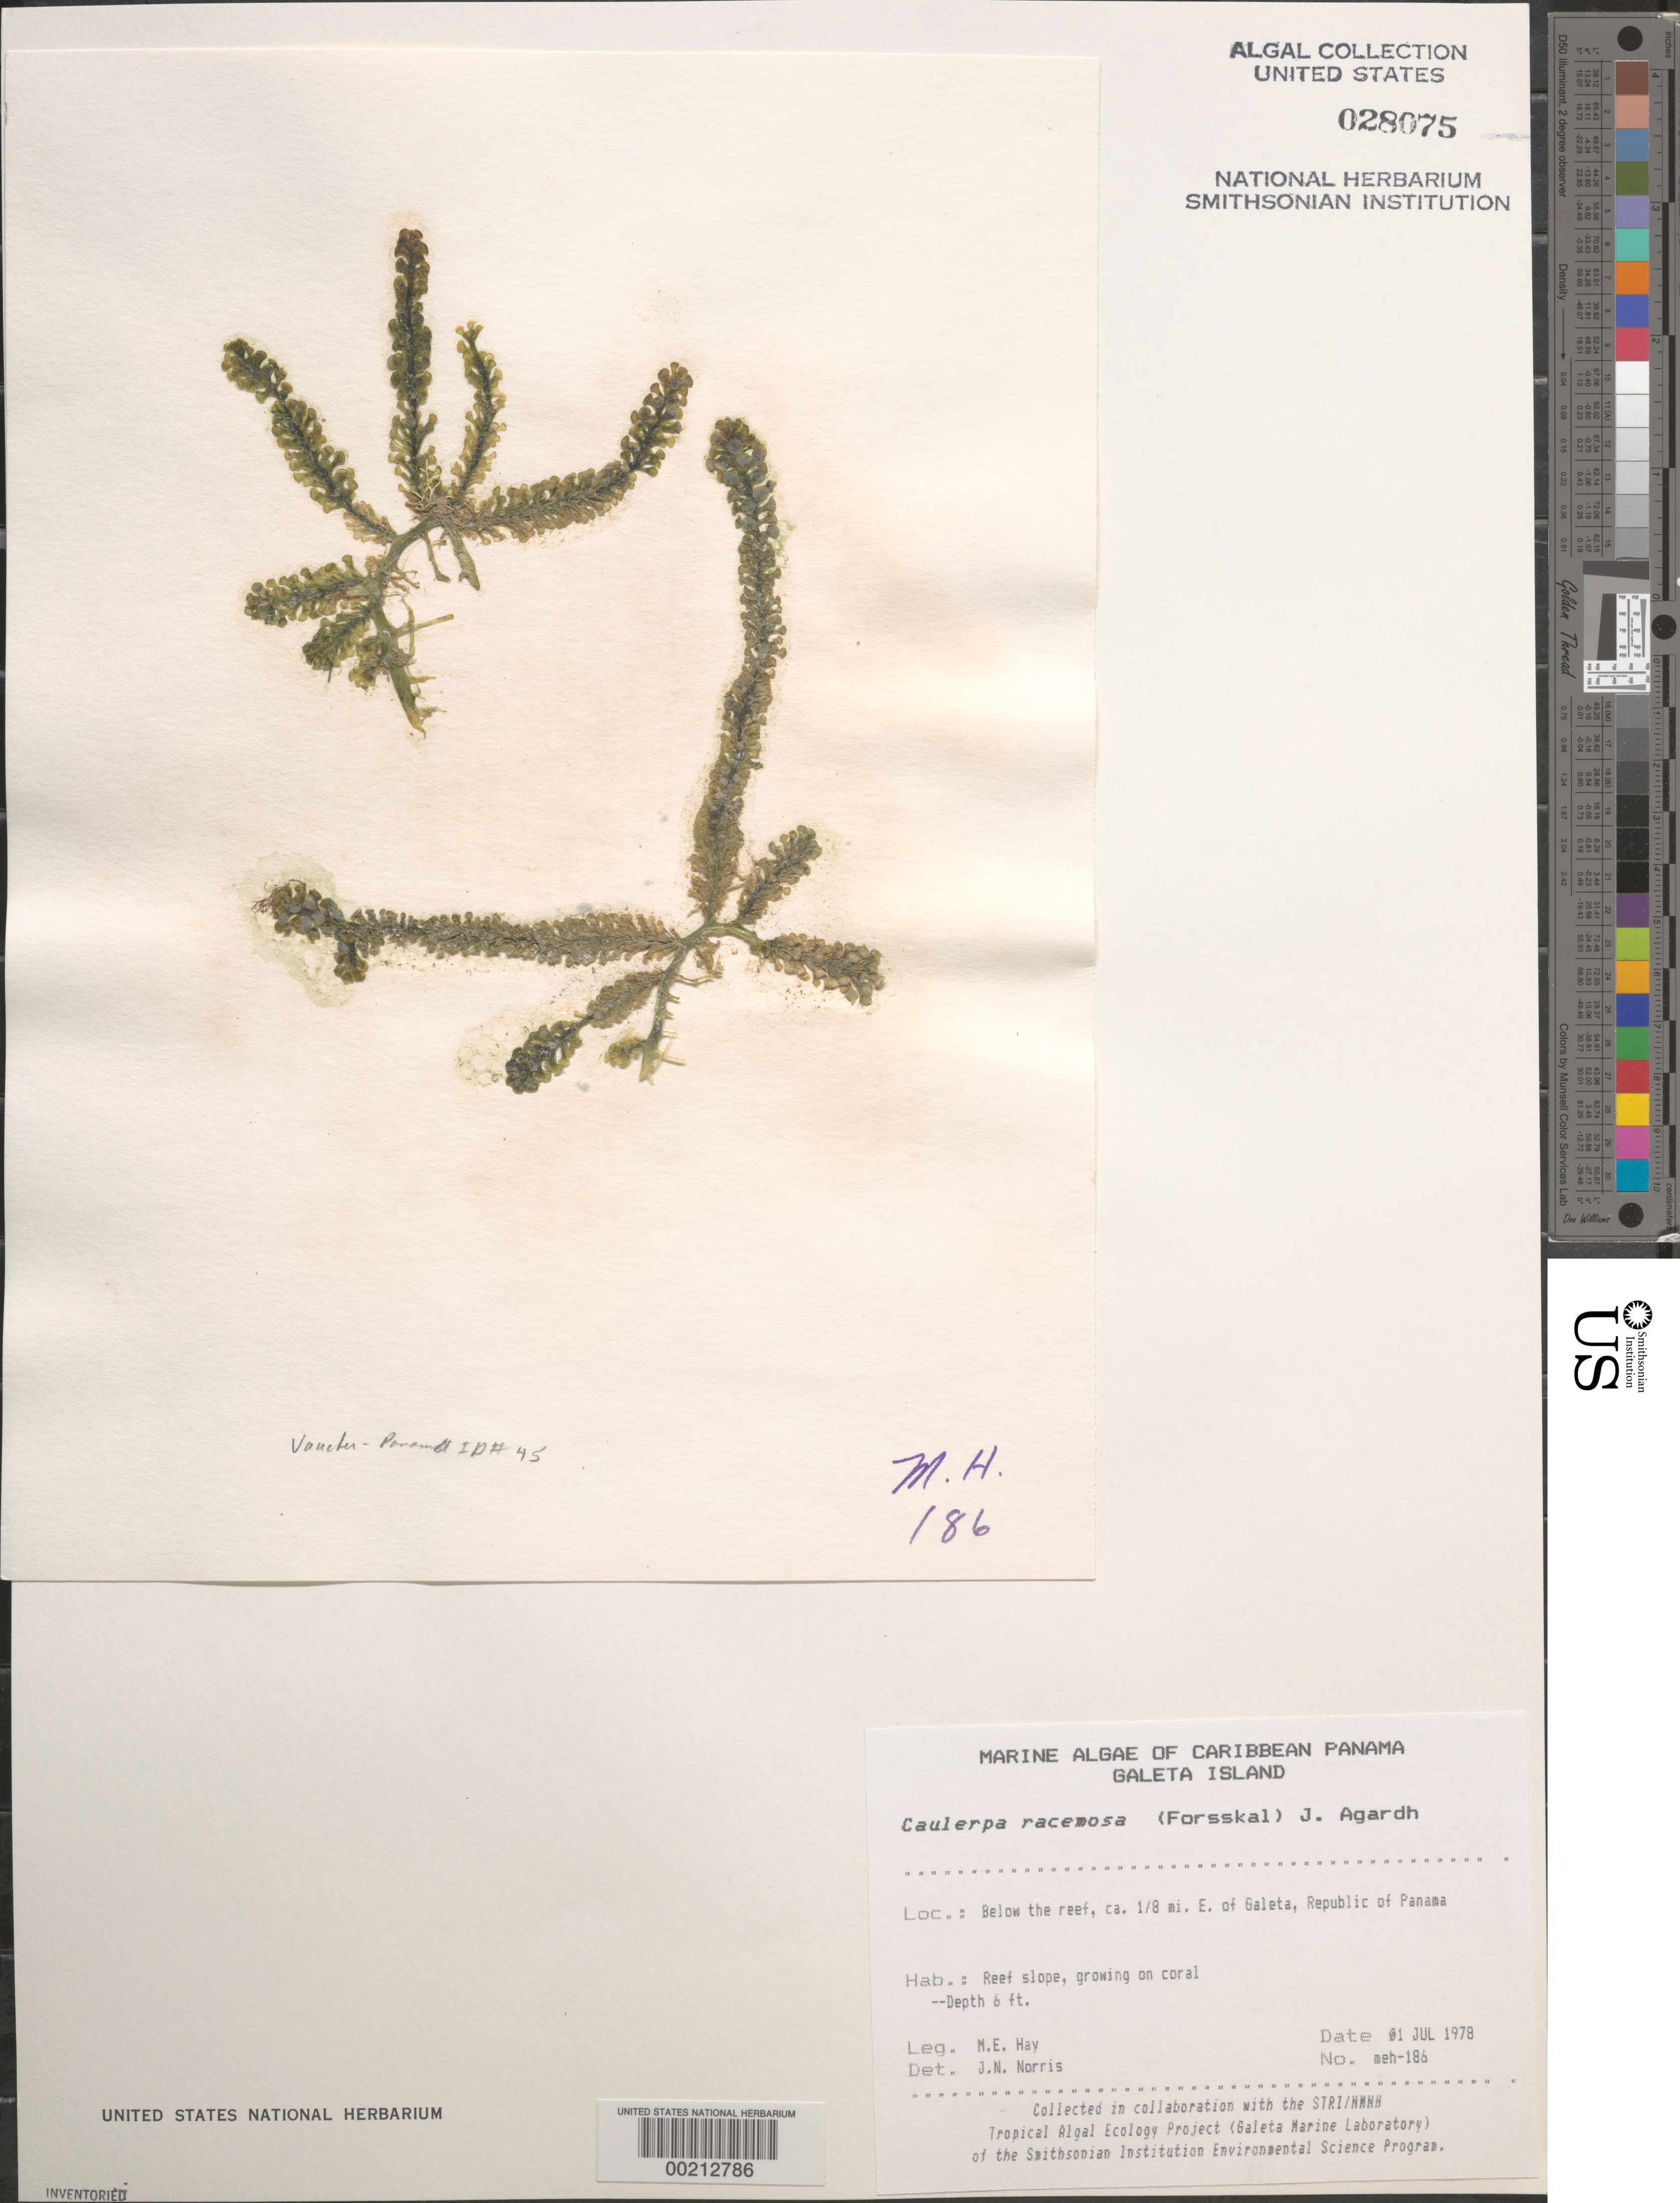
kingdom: Plantae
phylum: Chlorophyta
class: Ulvophyceae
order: Bryopsidales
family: Caulerpaceae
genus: Caulerpa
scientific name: Caulerpa racemosa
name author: (Forssk.) J. Agardh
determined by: Norris, James N.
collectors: M. E. Hay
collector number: MEH-186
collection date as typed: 01 Jul 1978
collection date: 1978-07-01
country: Panama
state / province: Colón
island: Galeta Island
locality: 1/8th mile east of Galeta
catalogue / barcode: US 28075